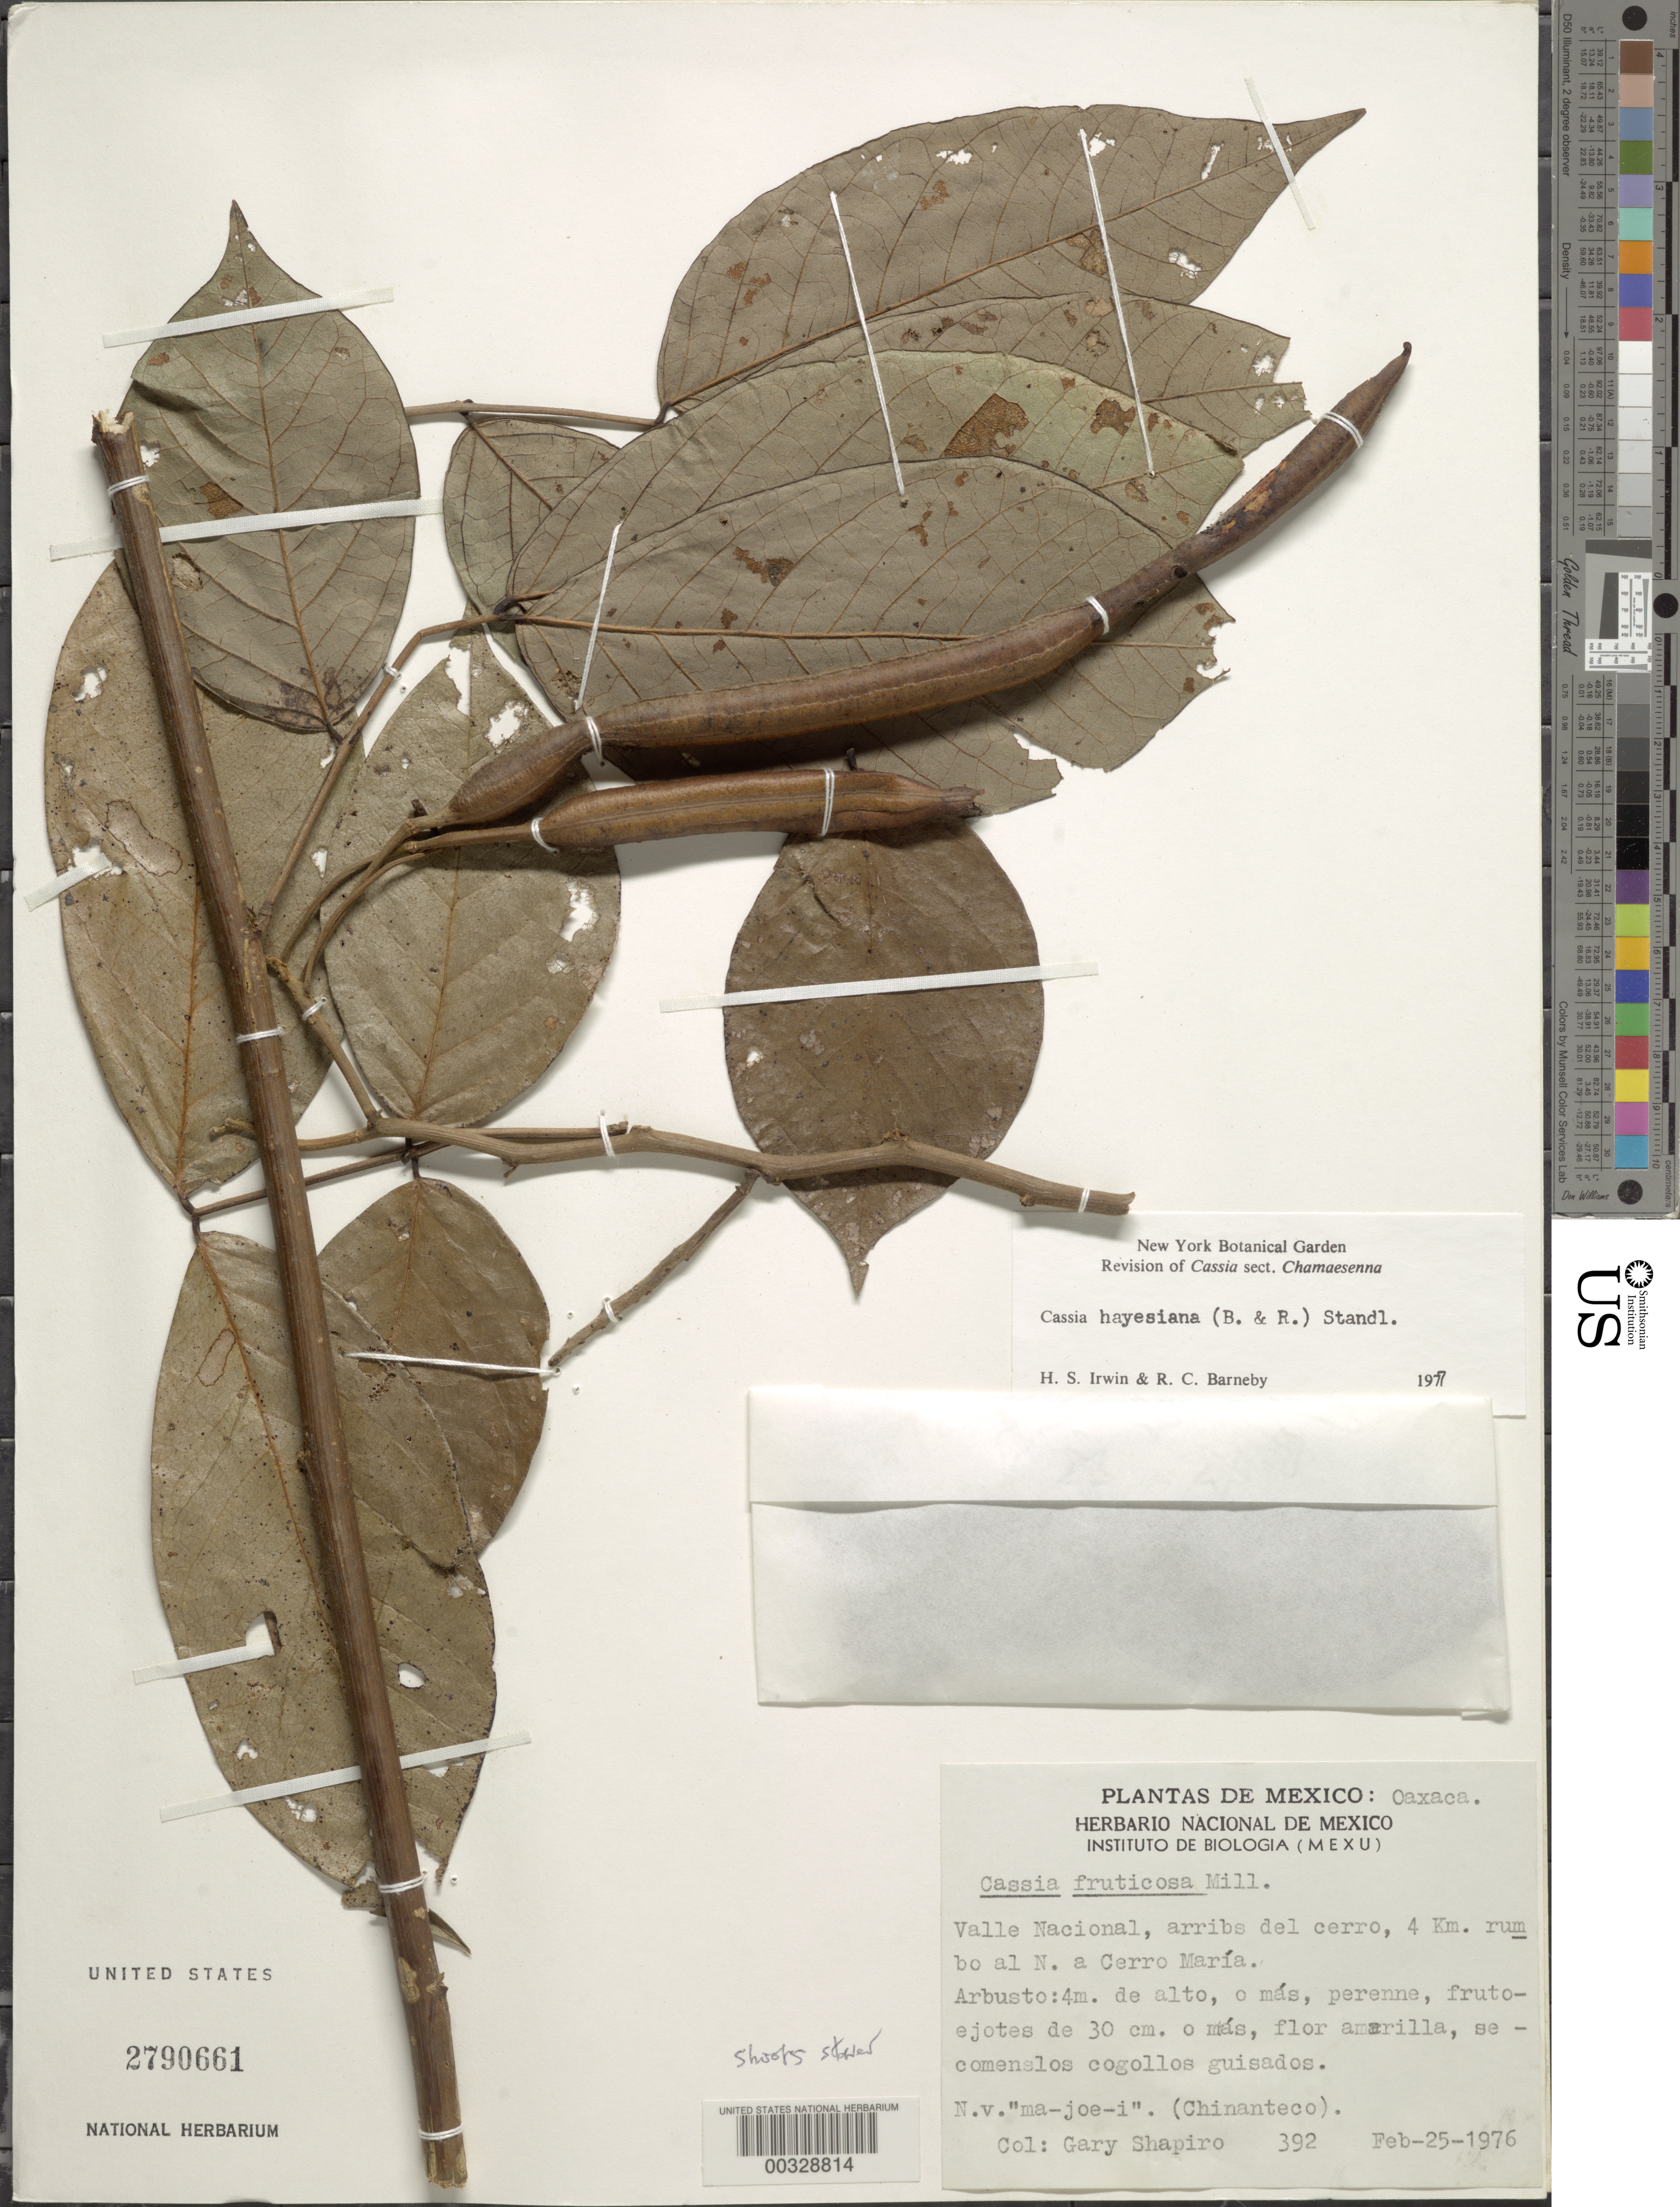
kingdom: Plantae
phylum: Tracheophyta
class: Magnoliopsida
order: Fabales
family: Fabaceae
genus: Senna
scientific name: Senna hayesiana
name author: (Britton & Rose) H.S. Irwin & Barneby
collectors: G. Shapiro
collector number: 392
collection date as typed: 25 Feb 1976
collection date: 1976-02-25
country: Mexico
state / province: Oaxaca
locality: Valle nacional, above the cerro, 4 km on road N of cerro maria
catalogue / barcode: US 2790661